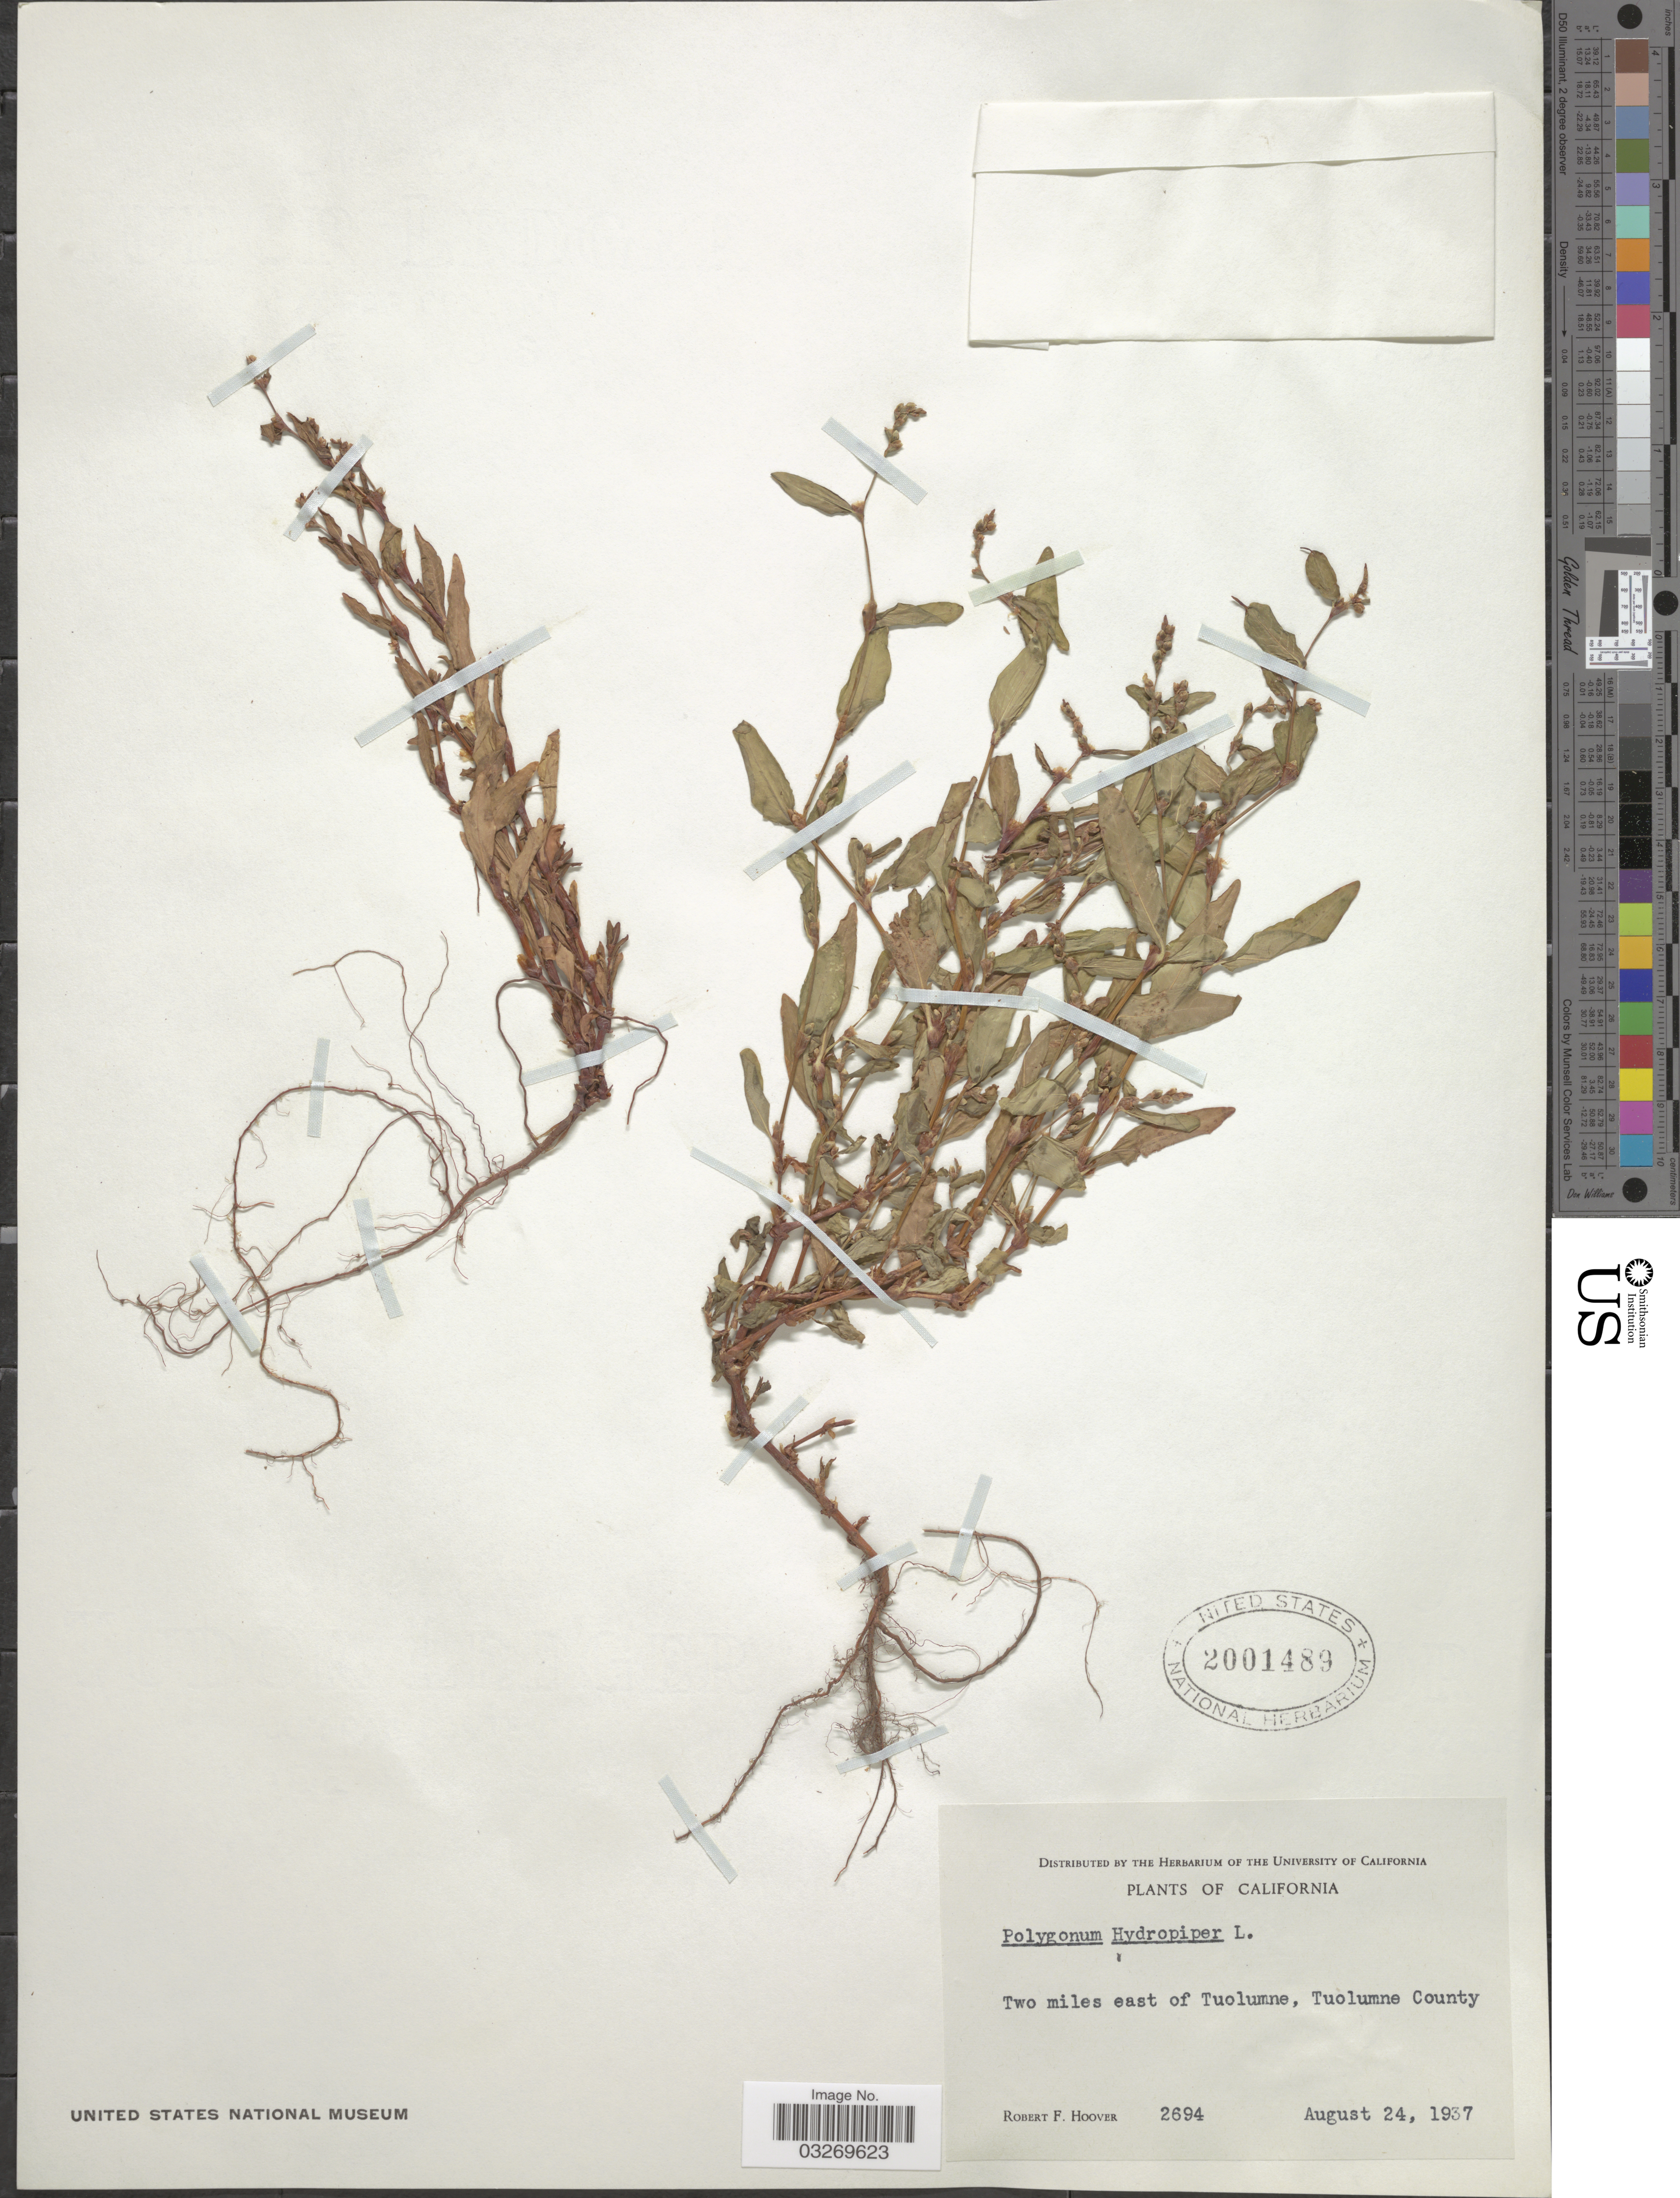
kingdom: Plantae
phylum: Tracheophyta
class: Magnoliopsida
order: Caryophyllales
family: Polygonaceae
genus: Persicaria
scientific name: Persicaria hydropiper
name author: (L.) Delarbre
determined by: Atha, D. E.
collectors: R. F. Hoover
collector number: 2694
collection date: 1937-08-24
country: United States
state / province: California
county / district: Tuolumne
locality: Two miles east of Tuolumne, Tuolumne County.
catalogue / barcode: US 2001489